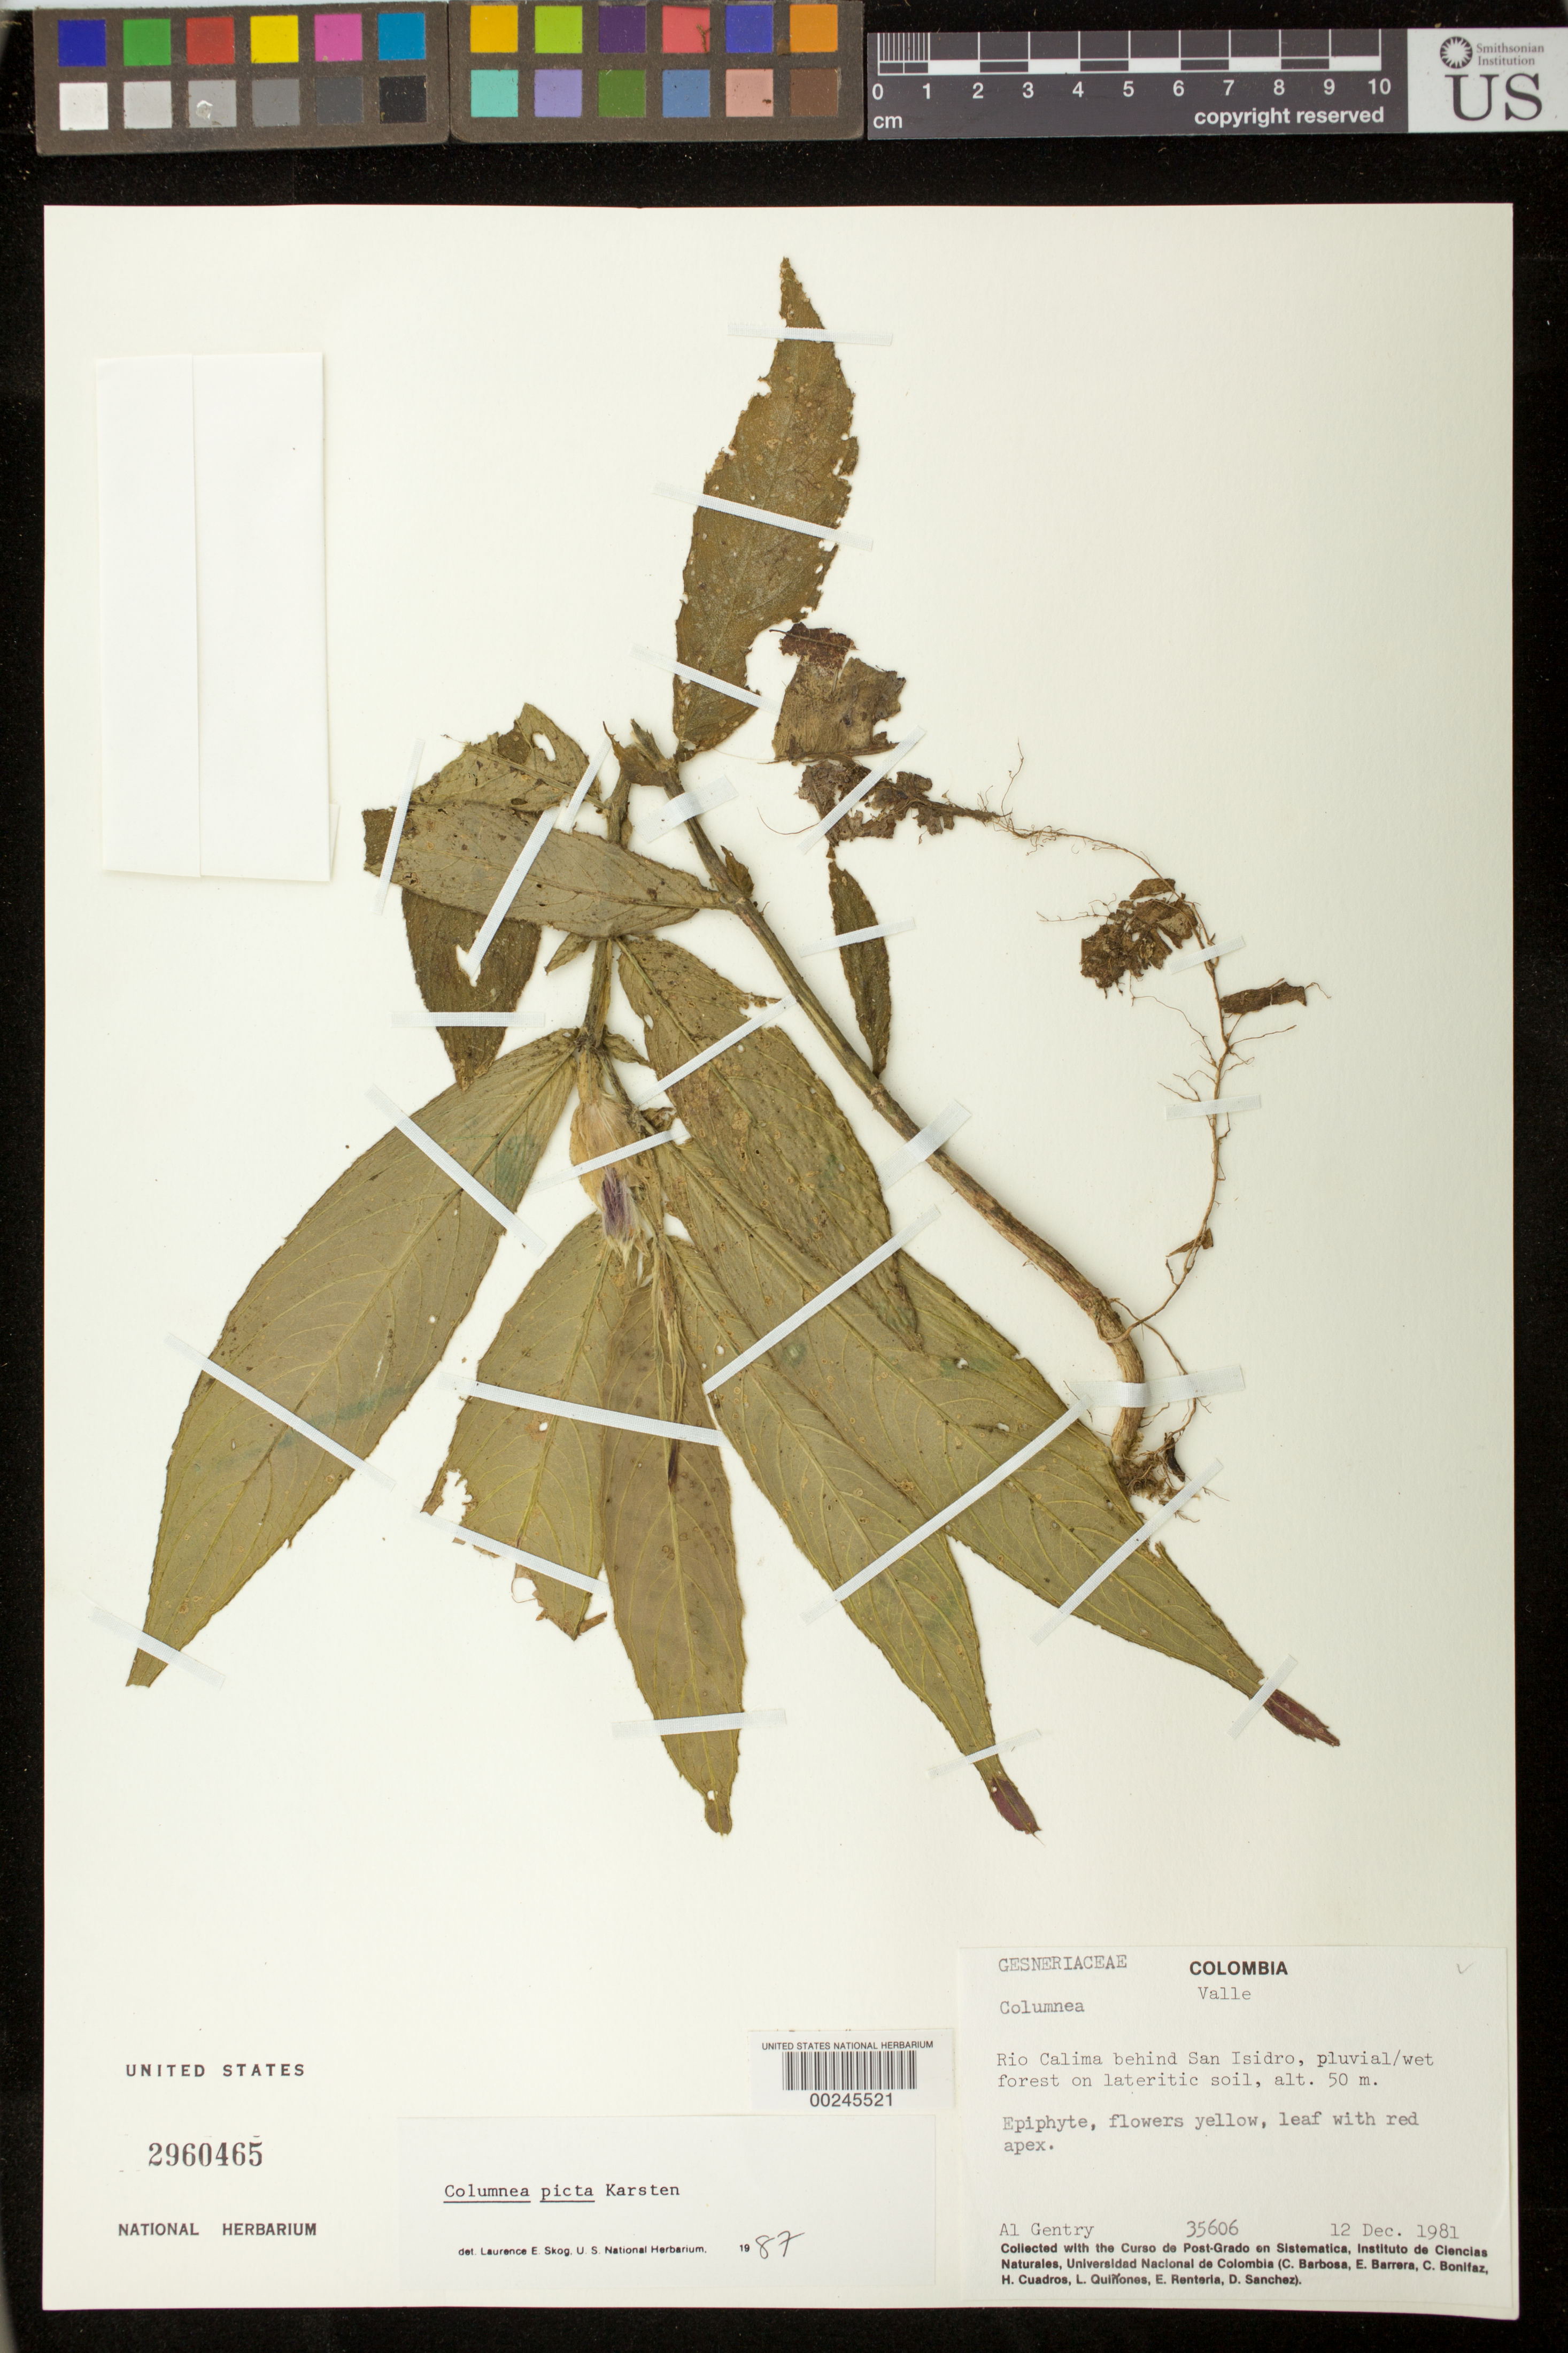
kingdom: Plantae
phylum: Tracheophyta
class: Magnoliopsida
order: Lamiales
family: Gesneriaceae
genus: Columnea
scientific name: Columnea karsteniana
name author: Singh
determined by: Skog, Laurence E.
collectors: A. H. Gentry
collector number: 35606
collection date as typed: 12 Dec 1981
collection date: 1981-12-12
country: Colombia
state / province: Valle del Cauca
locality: Rio Calima behind San Isidro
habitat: Pluvial/wet forest on lateritic soil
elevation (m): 50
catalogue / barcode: US 2960465